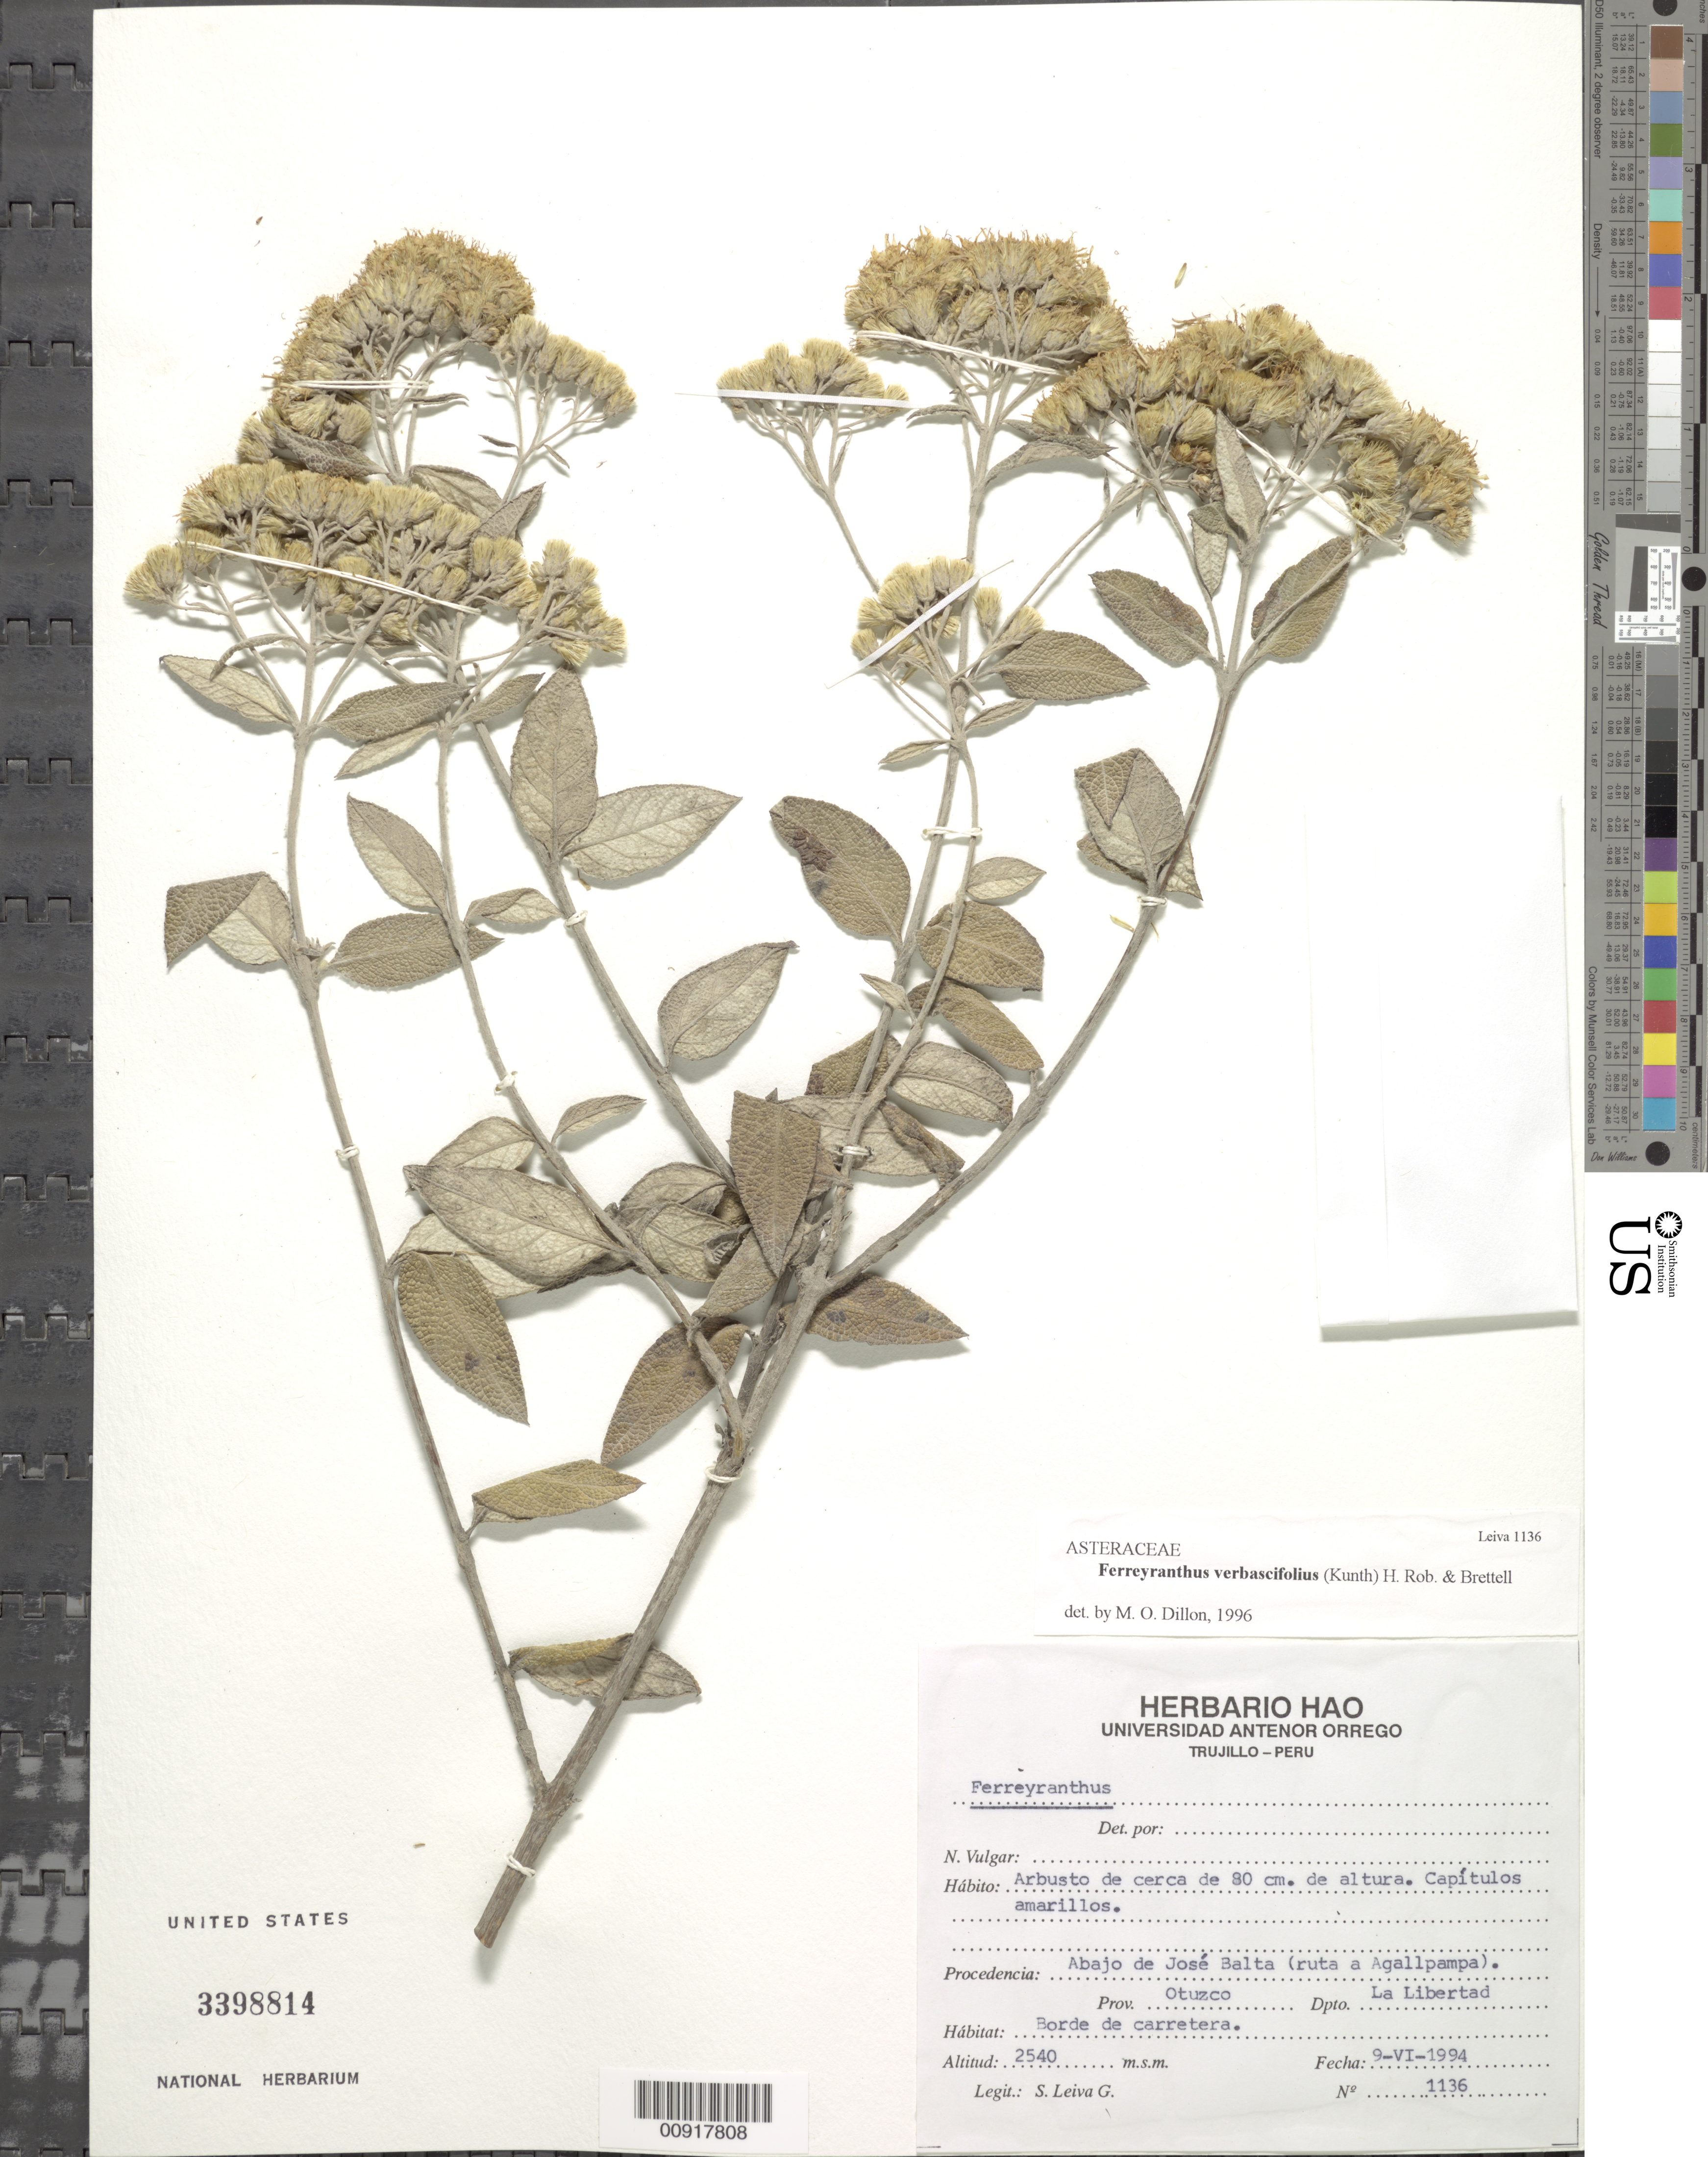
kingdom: Plantae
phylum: Tracheophyta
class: Magnoliopsida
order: Asterales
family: Asteraceae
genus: Ferreyranthus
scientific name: Ferreyranthus verbascifolius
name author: (Kunth) H. Rob. & Brettell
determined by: Dillon, M. O.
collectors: S. Leiva G.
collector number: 1136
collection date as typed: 9 June 1994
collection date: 1994-06-09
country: Peru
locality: Prov. Otuzco, Dpto. La Libertad, abajo de José Balta (ruta a Agallpampa)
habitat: Borde de carretera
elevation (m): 2540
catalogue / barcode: US 3398814